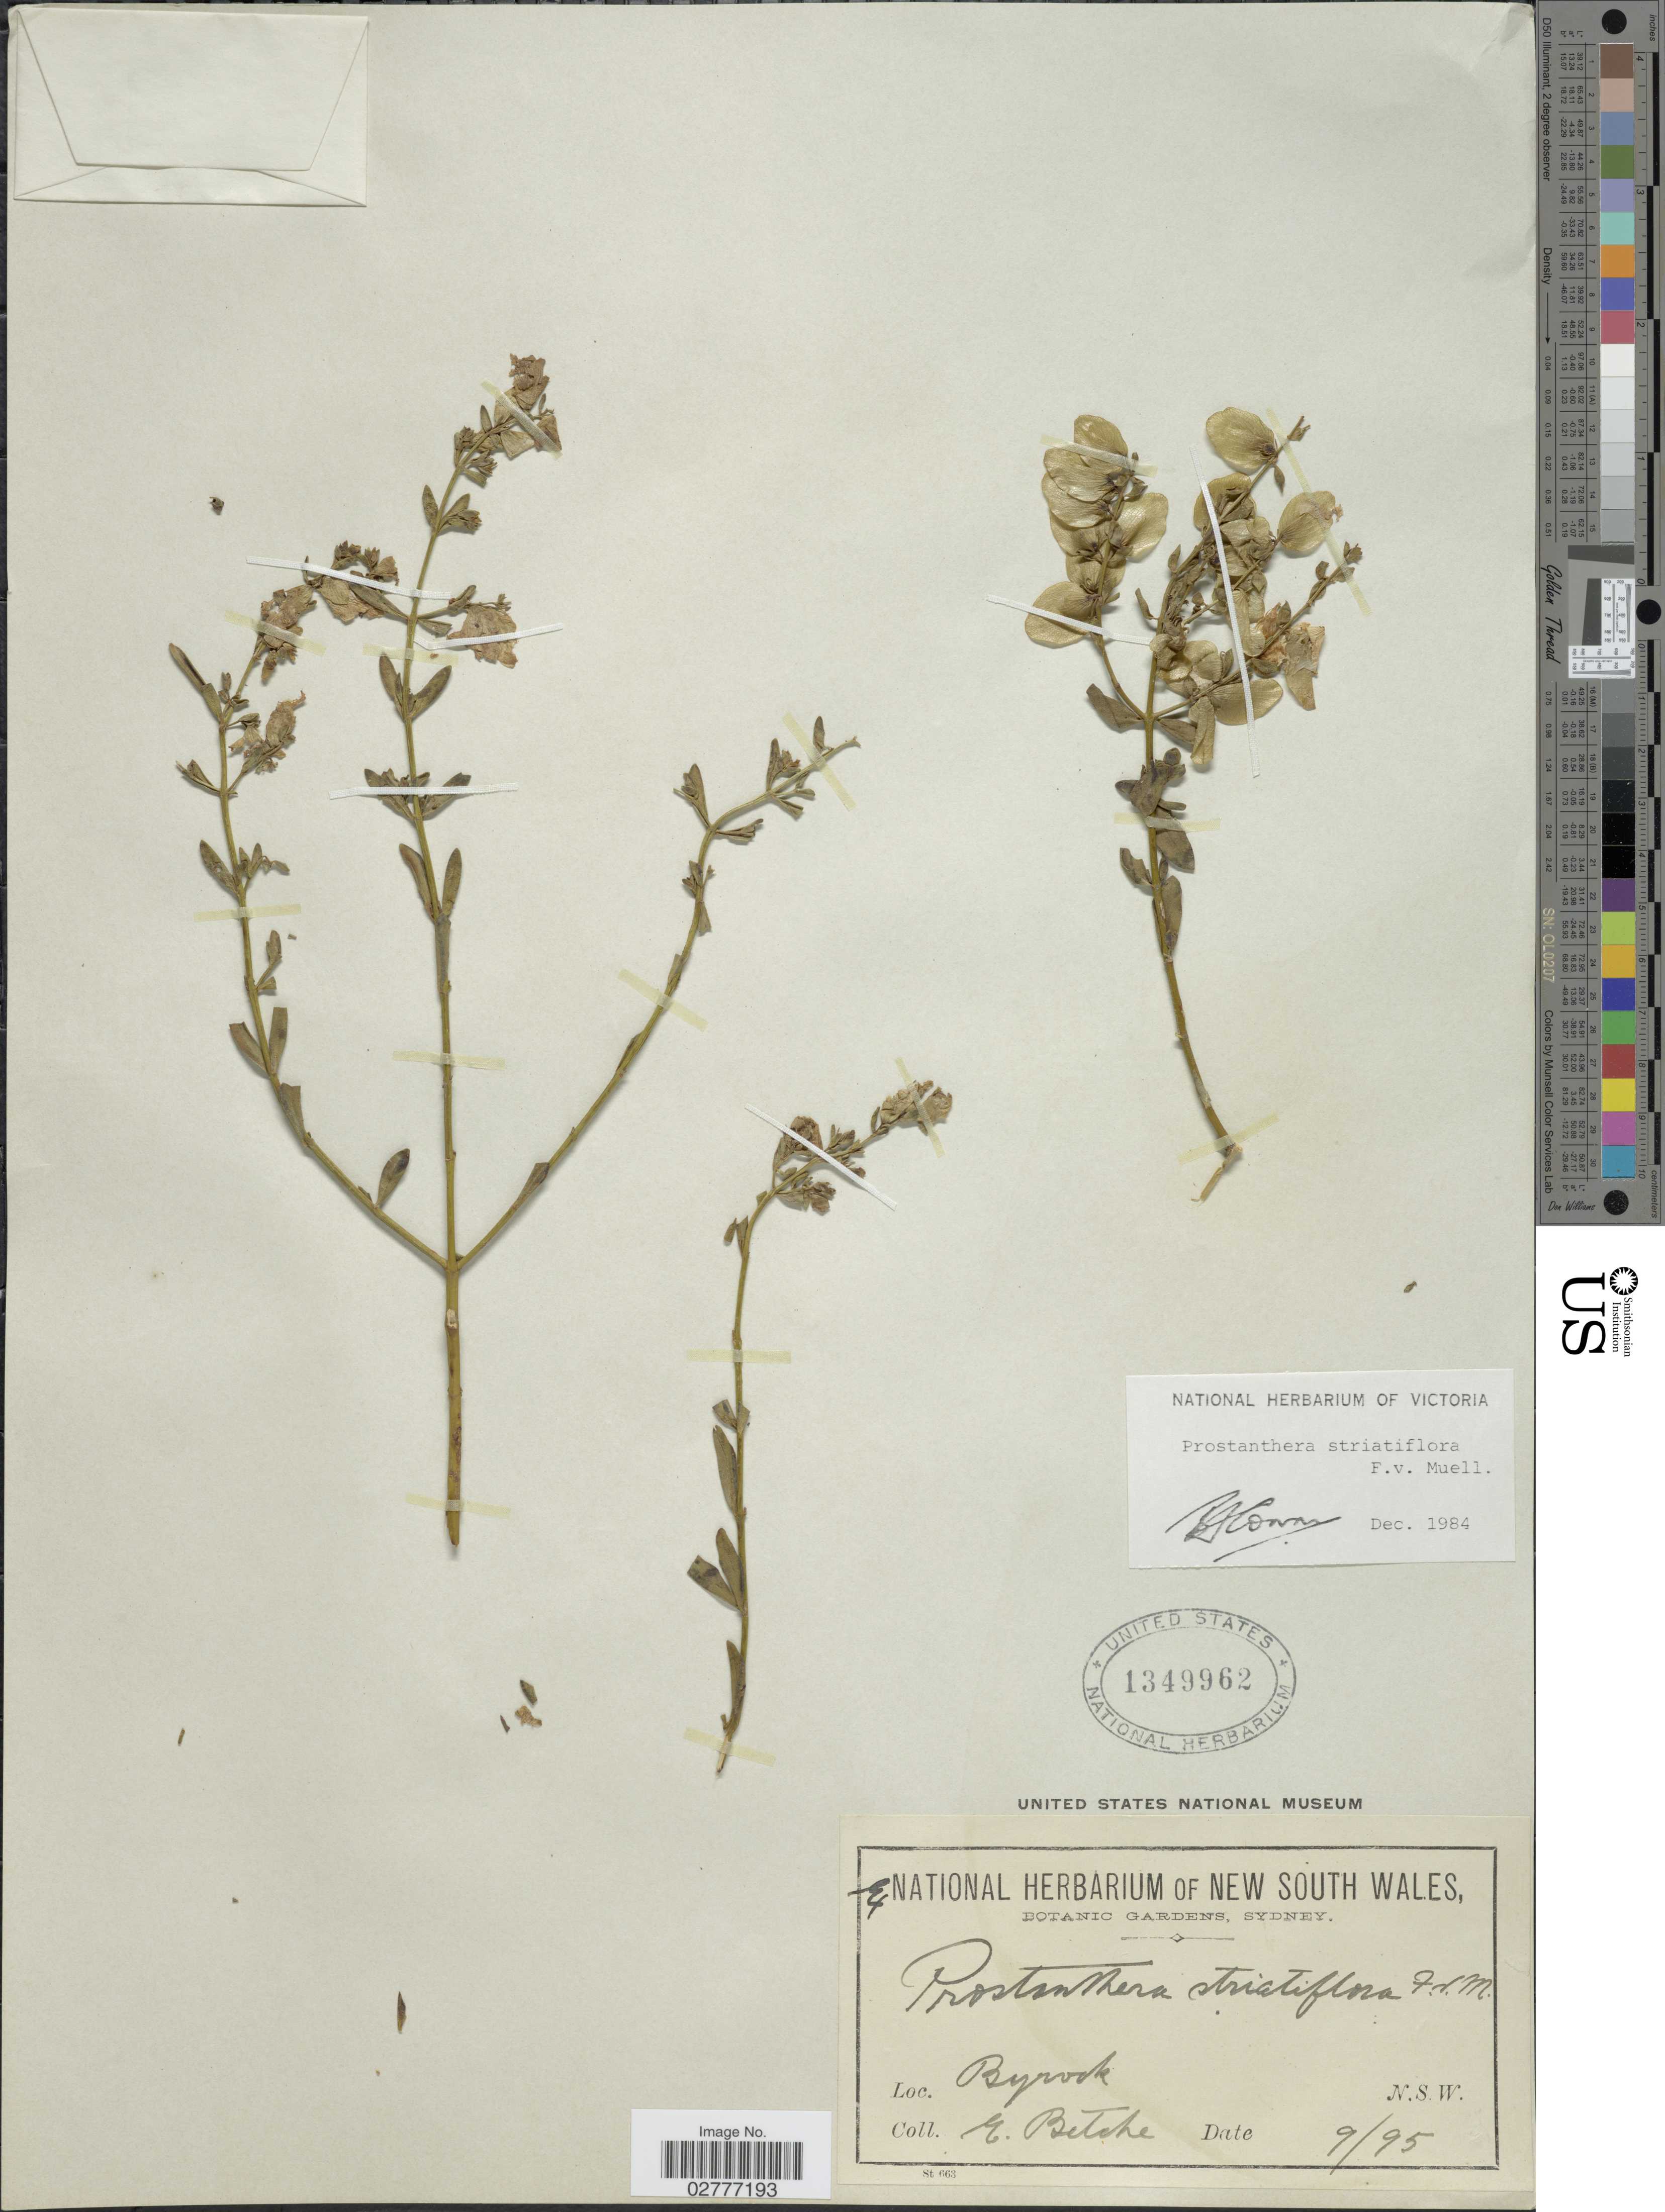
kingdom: Plantae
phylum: Tracheophyta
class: Magnoliopsida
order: Lamiales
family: Lamiaceae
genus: Prostanthera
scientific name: Prostanthera striatiflora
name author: F. Muell.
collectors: E. Betche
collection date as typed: Transcribed d/m/y: /9/95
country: Australia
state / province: New South Wales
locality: Byrock.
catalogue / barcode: US 1349962